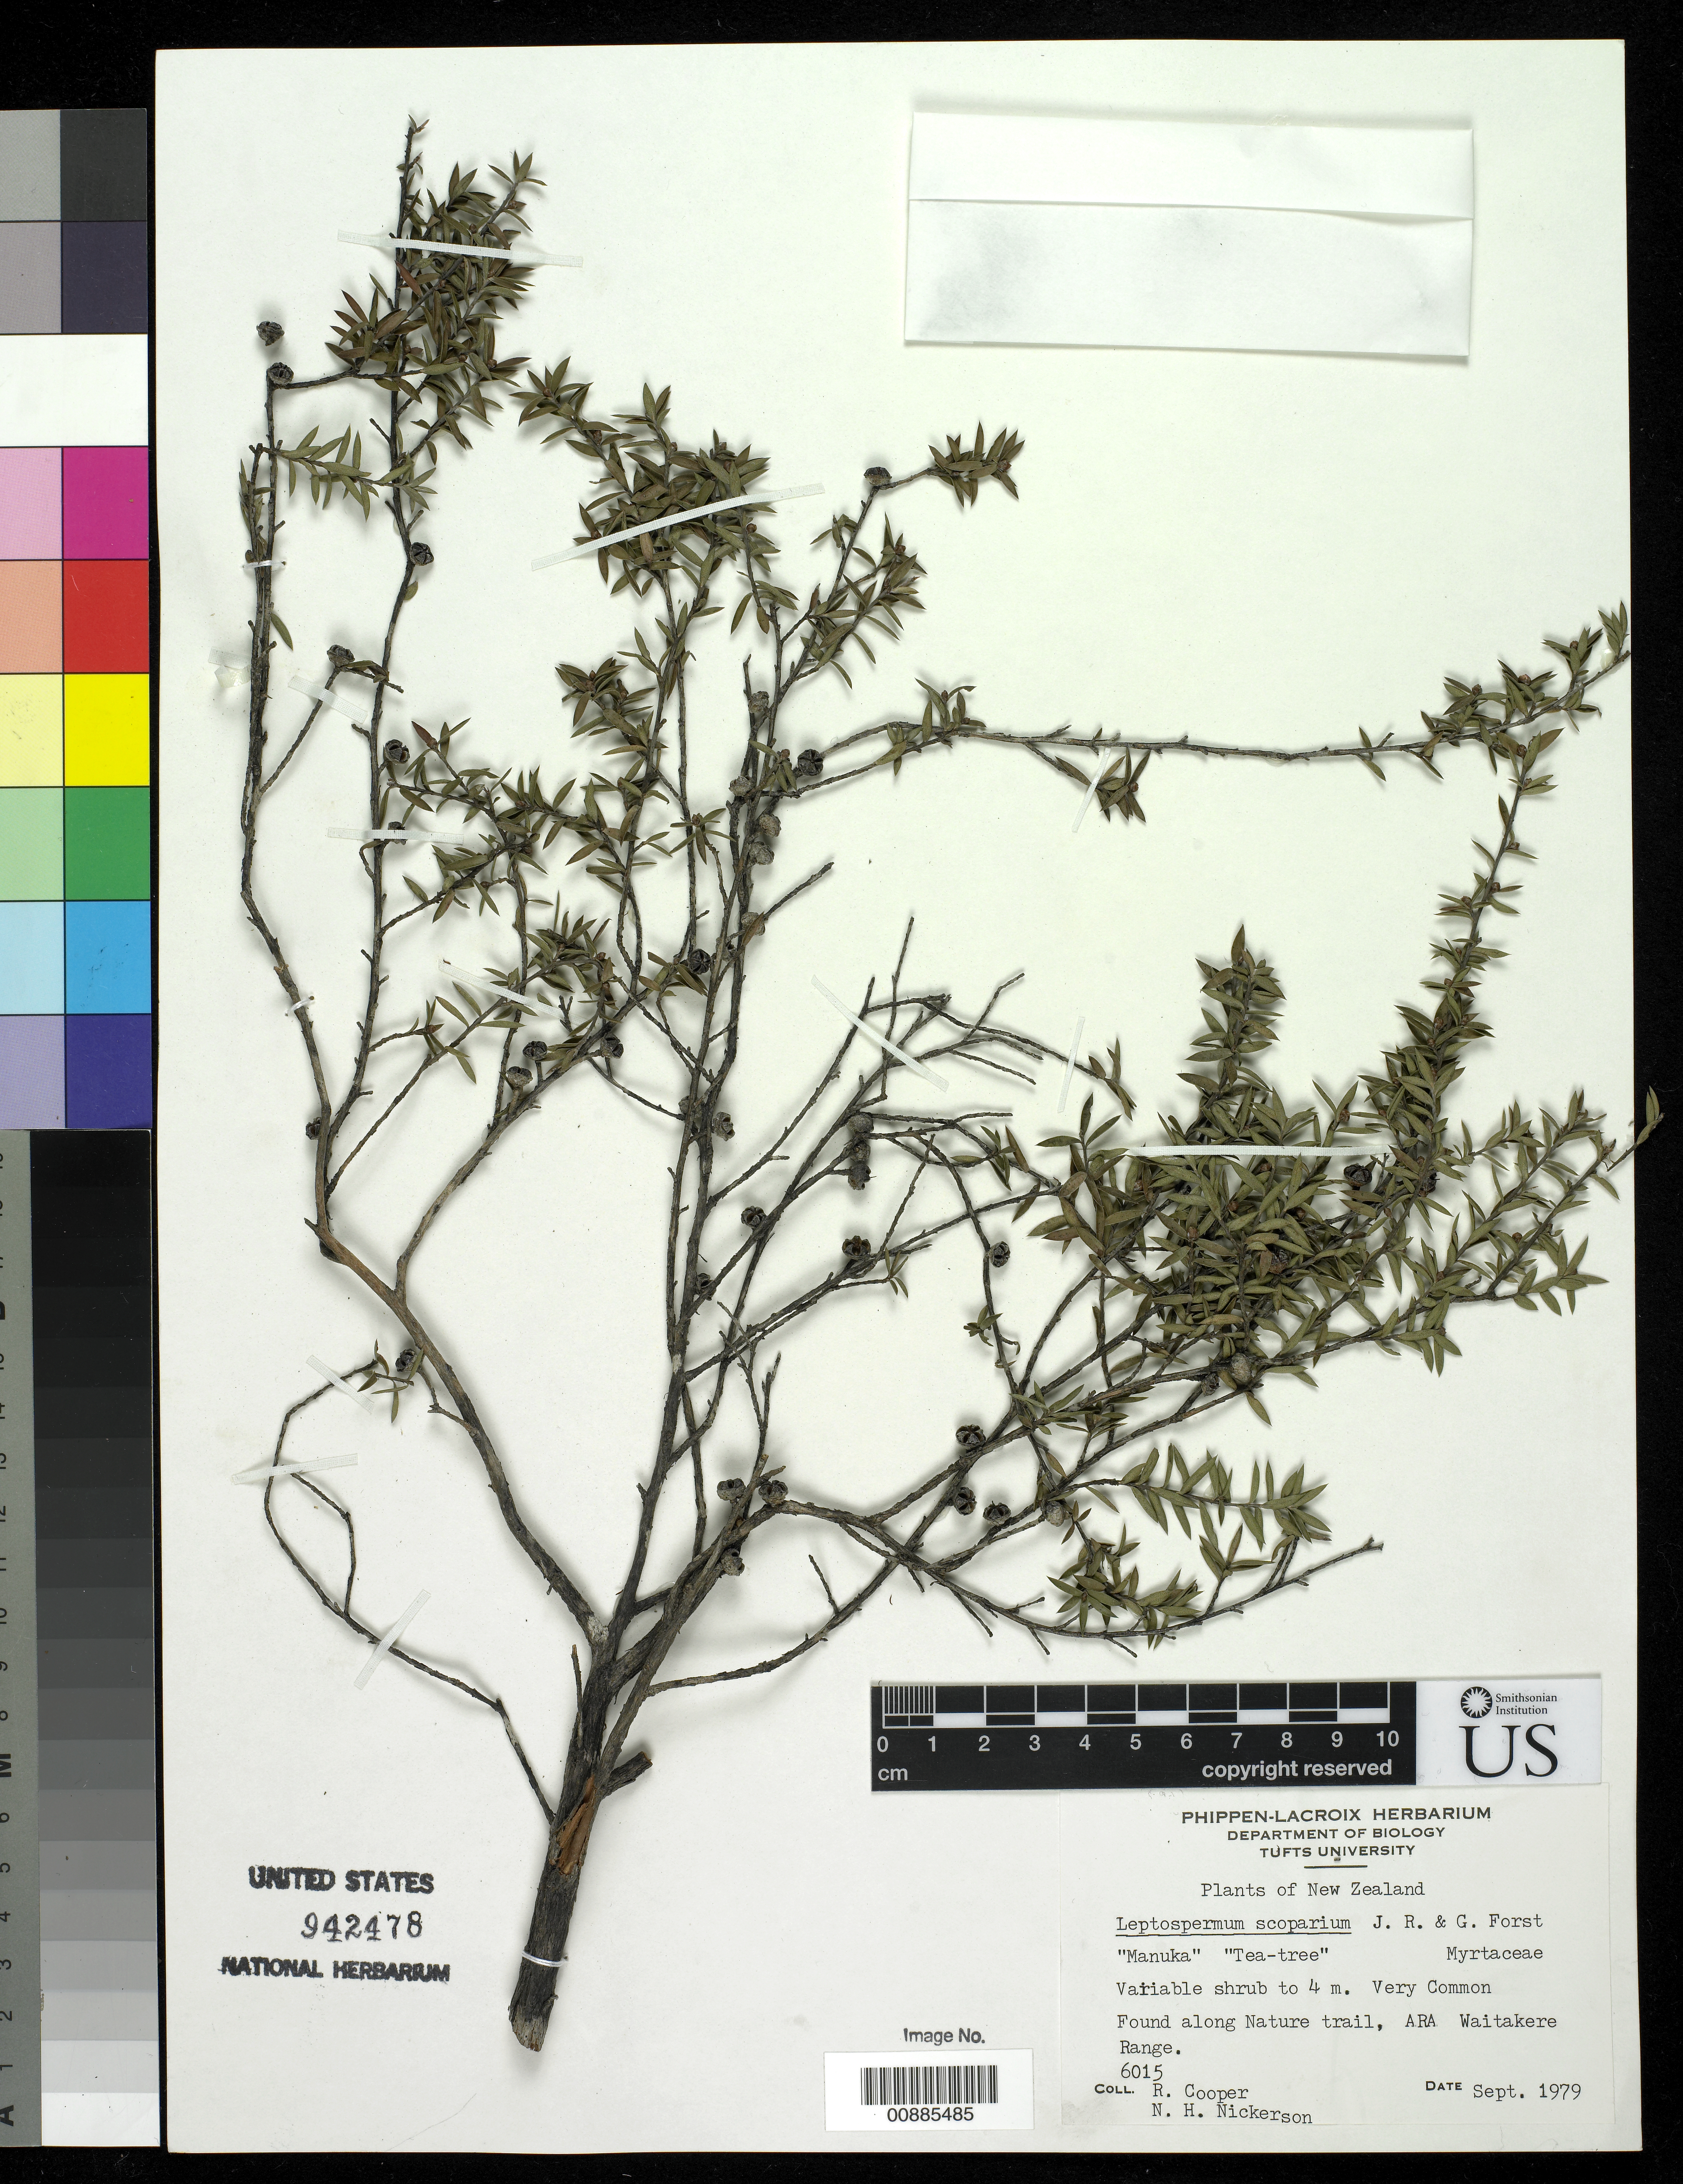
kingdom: Plantae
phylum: Tracheophyta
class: Magnoliopsida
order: Myrtales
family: Myrtaceae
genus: Leptospermum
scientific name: Leptospermum scoparium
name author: J.R. Forst. & G. Forst.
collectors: R. Cooper & N. Nickerson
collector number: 6015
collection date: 1979-09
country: New Zealand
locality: Found along Nature trail, ARA Waitakere Range.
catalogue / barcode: US 942478